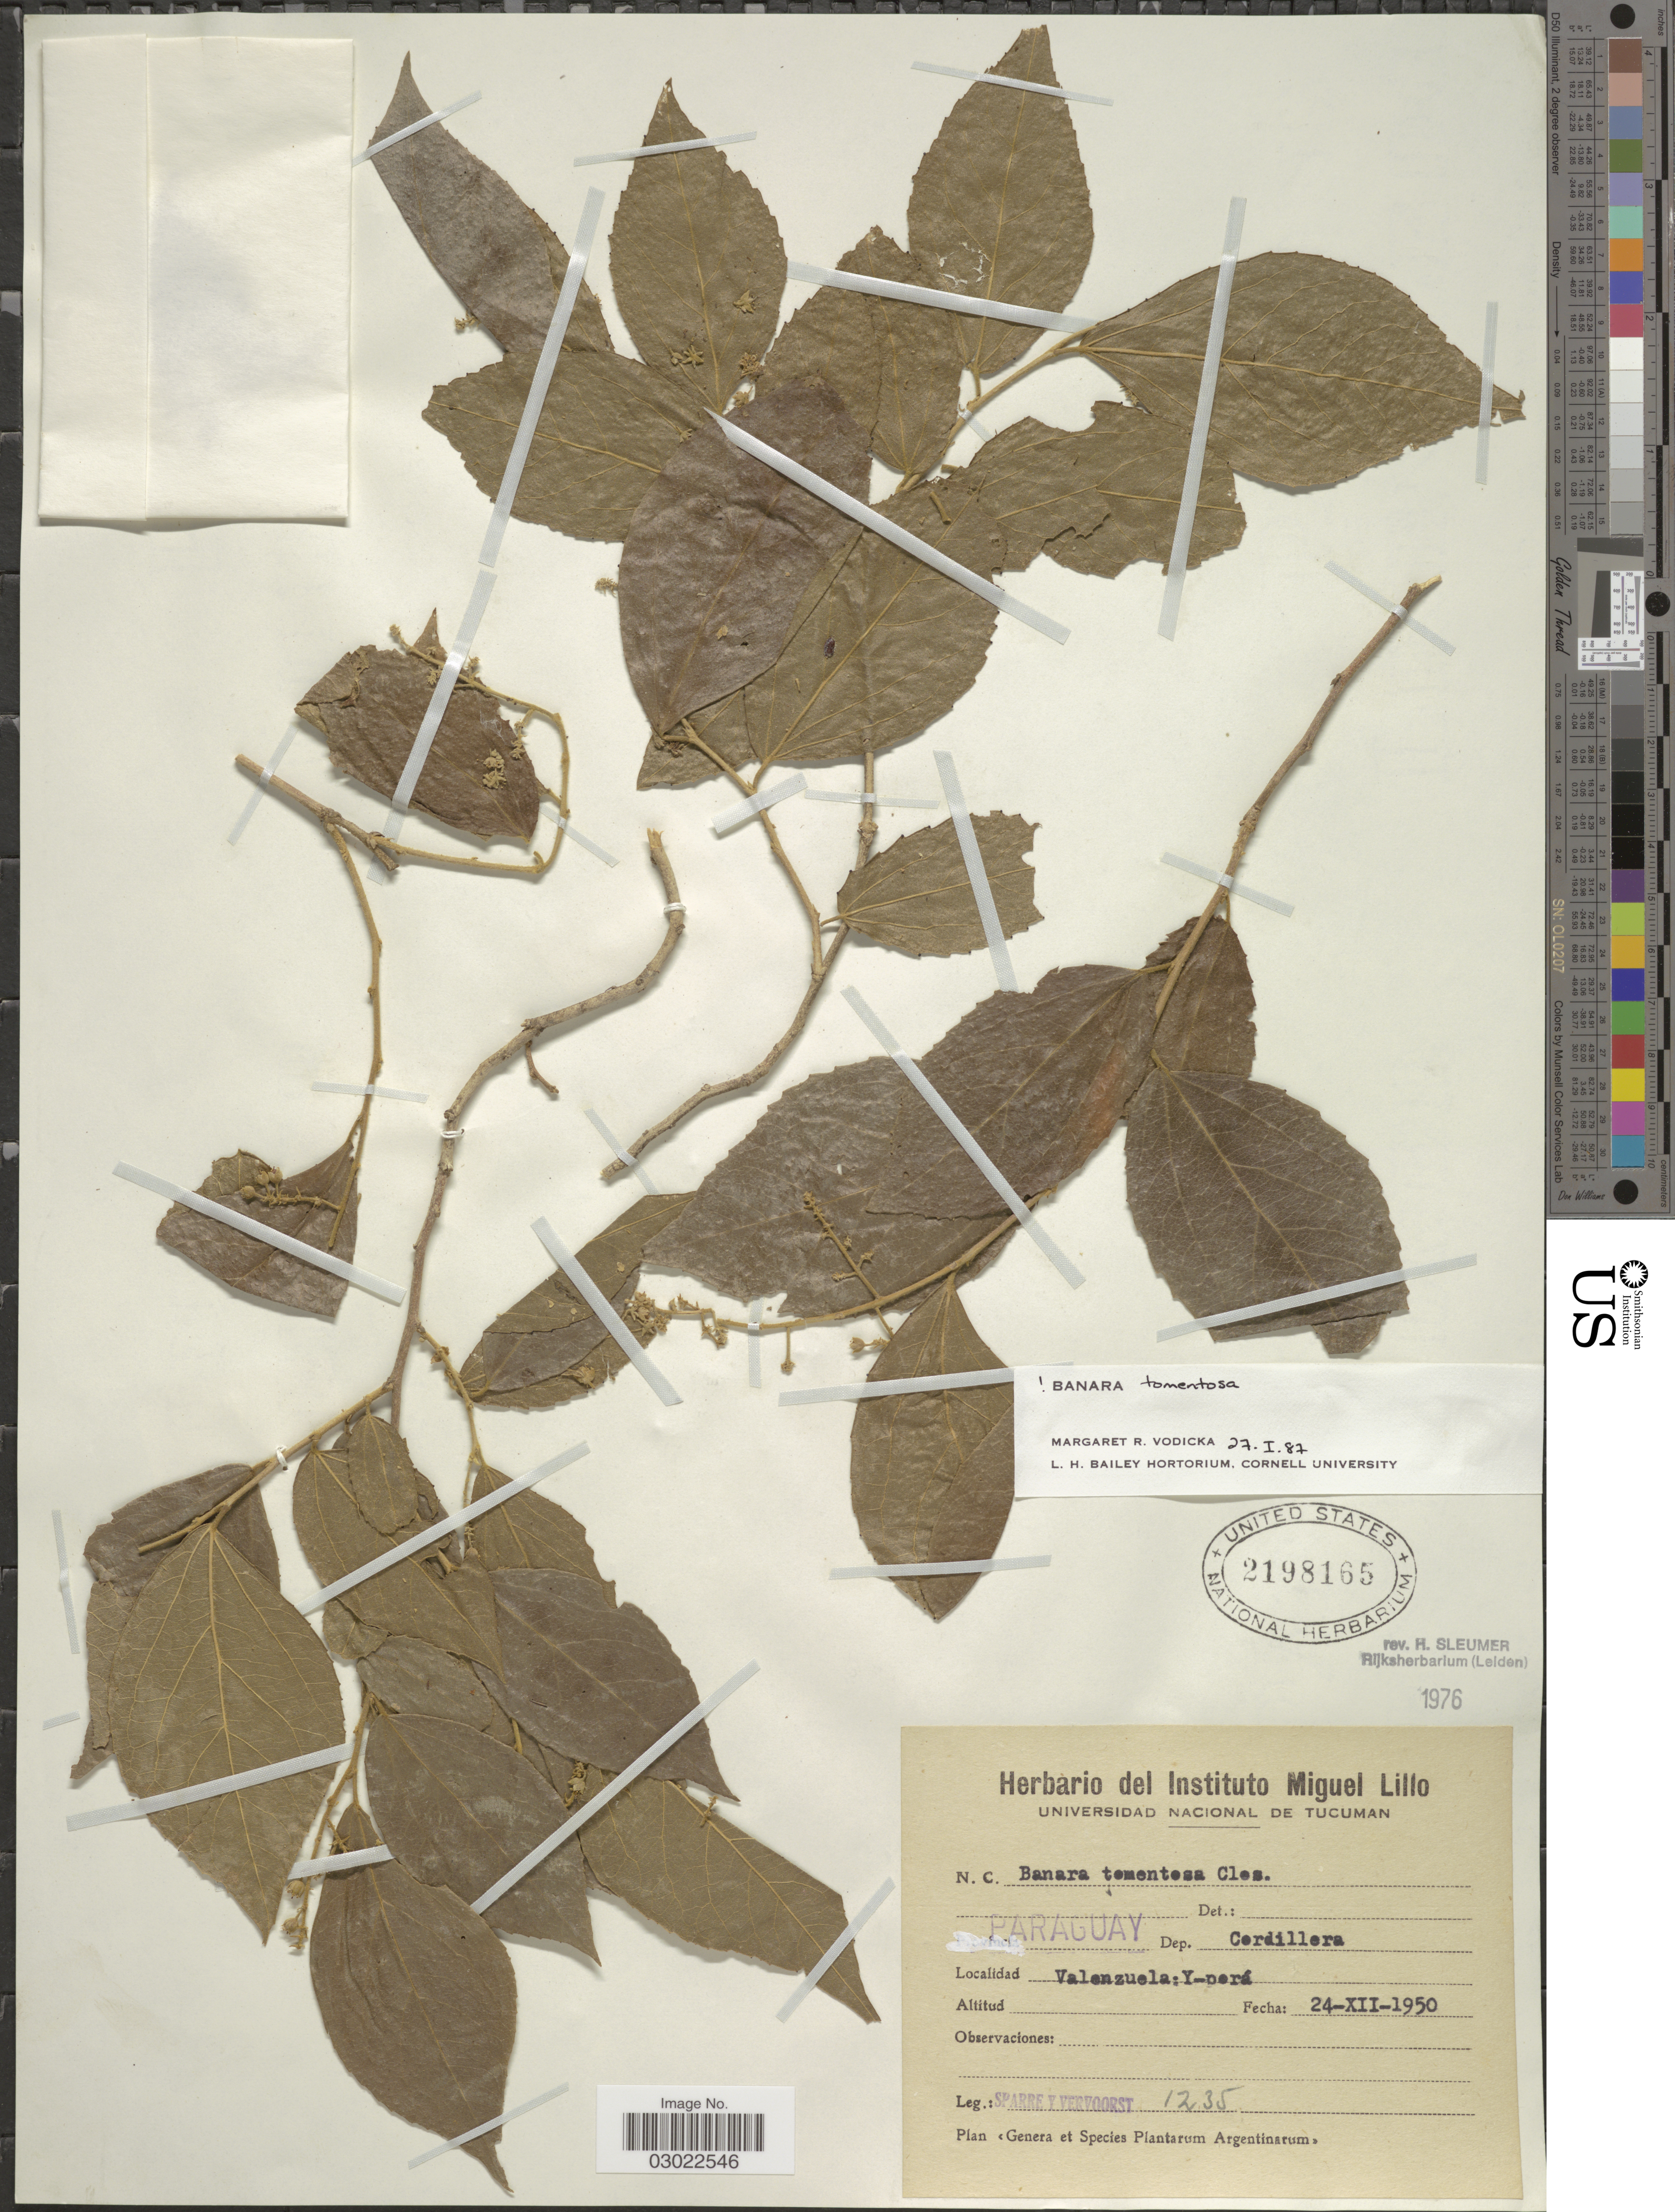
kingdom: Plantae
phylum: Tracheophyta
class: Magnoliopsida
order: Malpighiales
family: Salicaceae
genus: Banara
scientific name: Banara tomentosa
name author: Clos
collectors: Vervoorst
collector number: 1235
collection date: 1950-12-24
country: Paraguay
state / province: Cordillera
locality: Dep. Cordillera. Valenzuela: Y-perá.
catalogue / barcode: US 2198165